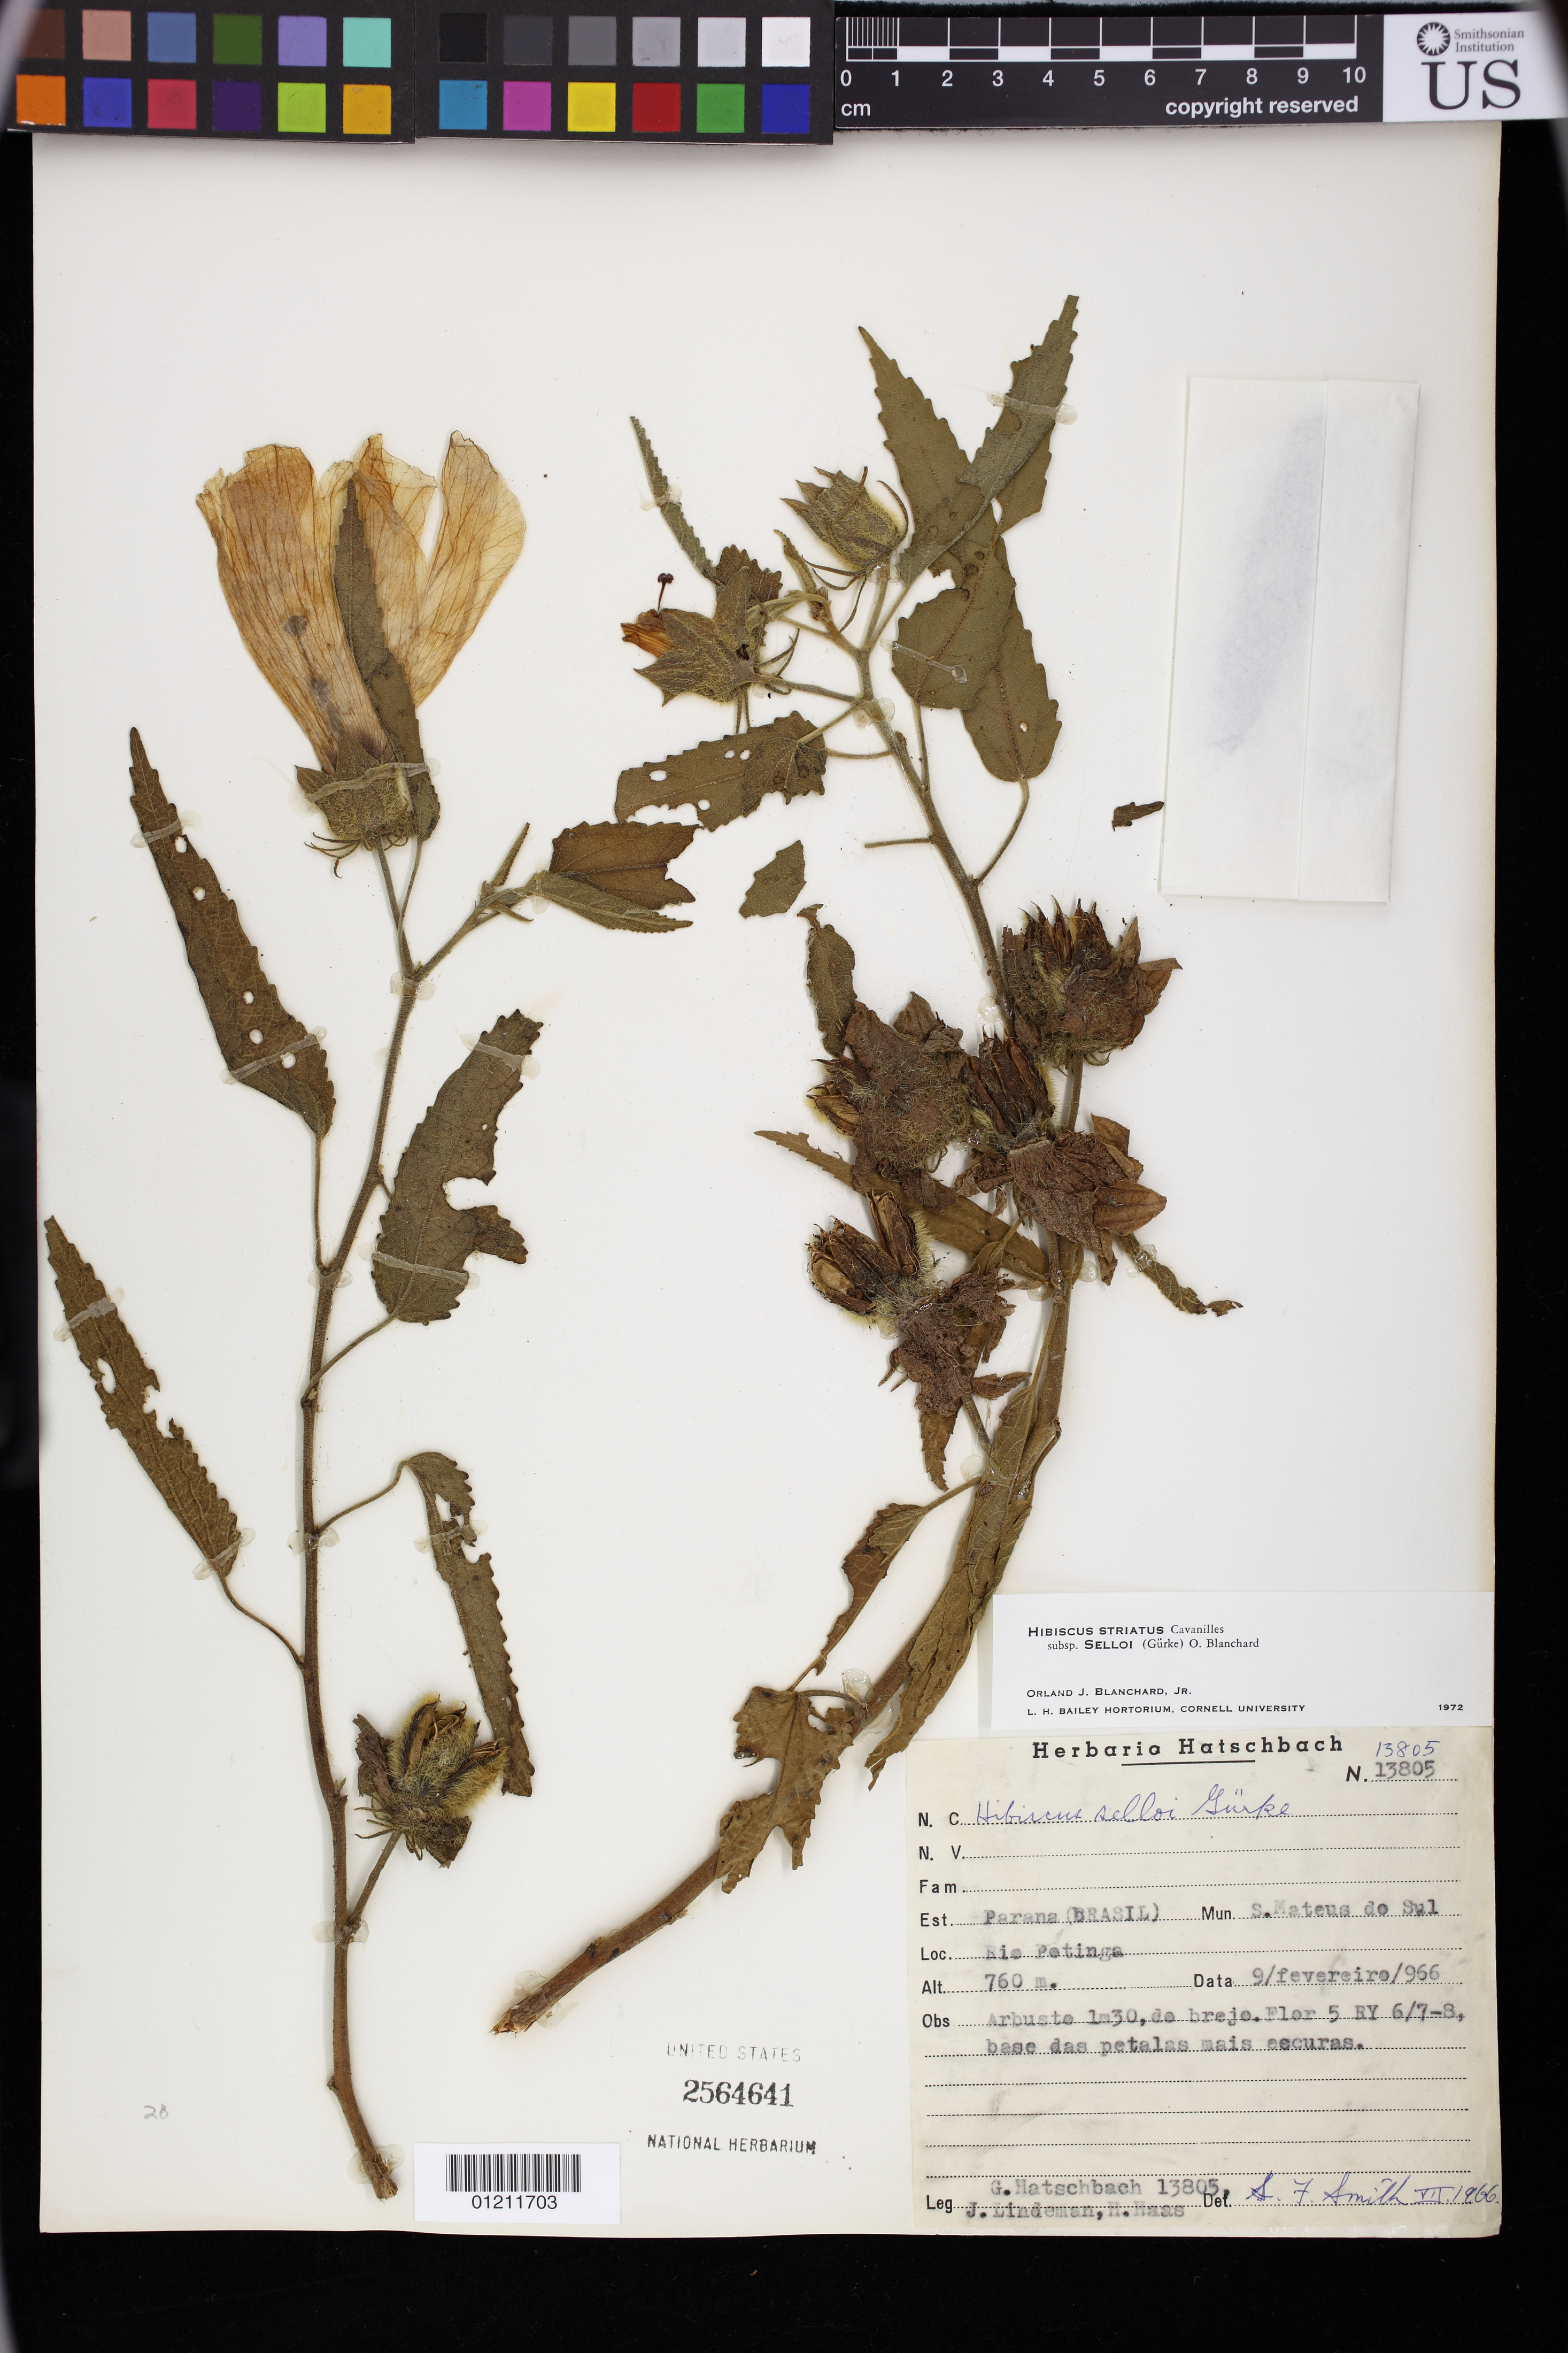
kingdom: Plantae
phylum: Tracheophyta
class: Magnoliopsida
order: Malvales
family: Malvaceae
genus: Hibiscus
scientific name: Hibiscus striatus subsp. selloi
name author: (Gürke) O.J. Blanch.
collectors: G. Hatschbach, J. C. Lindeman & H. Haas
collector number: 13805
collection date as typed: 09 Feb 1966 or 02 Sep 1966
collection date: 1966-02-09 or 1966-09-02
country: Brazil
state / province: Paraná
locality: Parana (Brasil). S. Mateus do Sul. Rio Petinga.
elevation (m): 760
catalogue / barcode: US 2564641